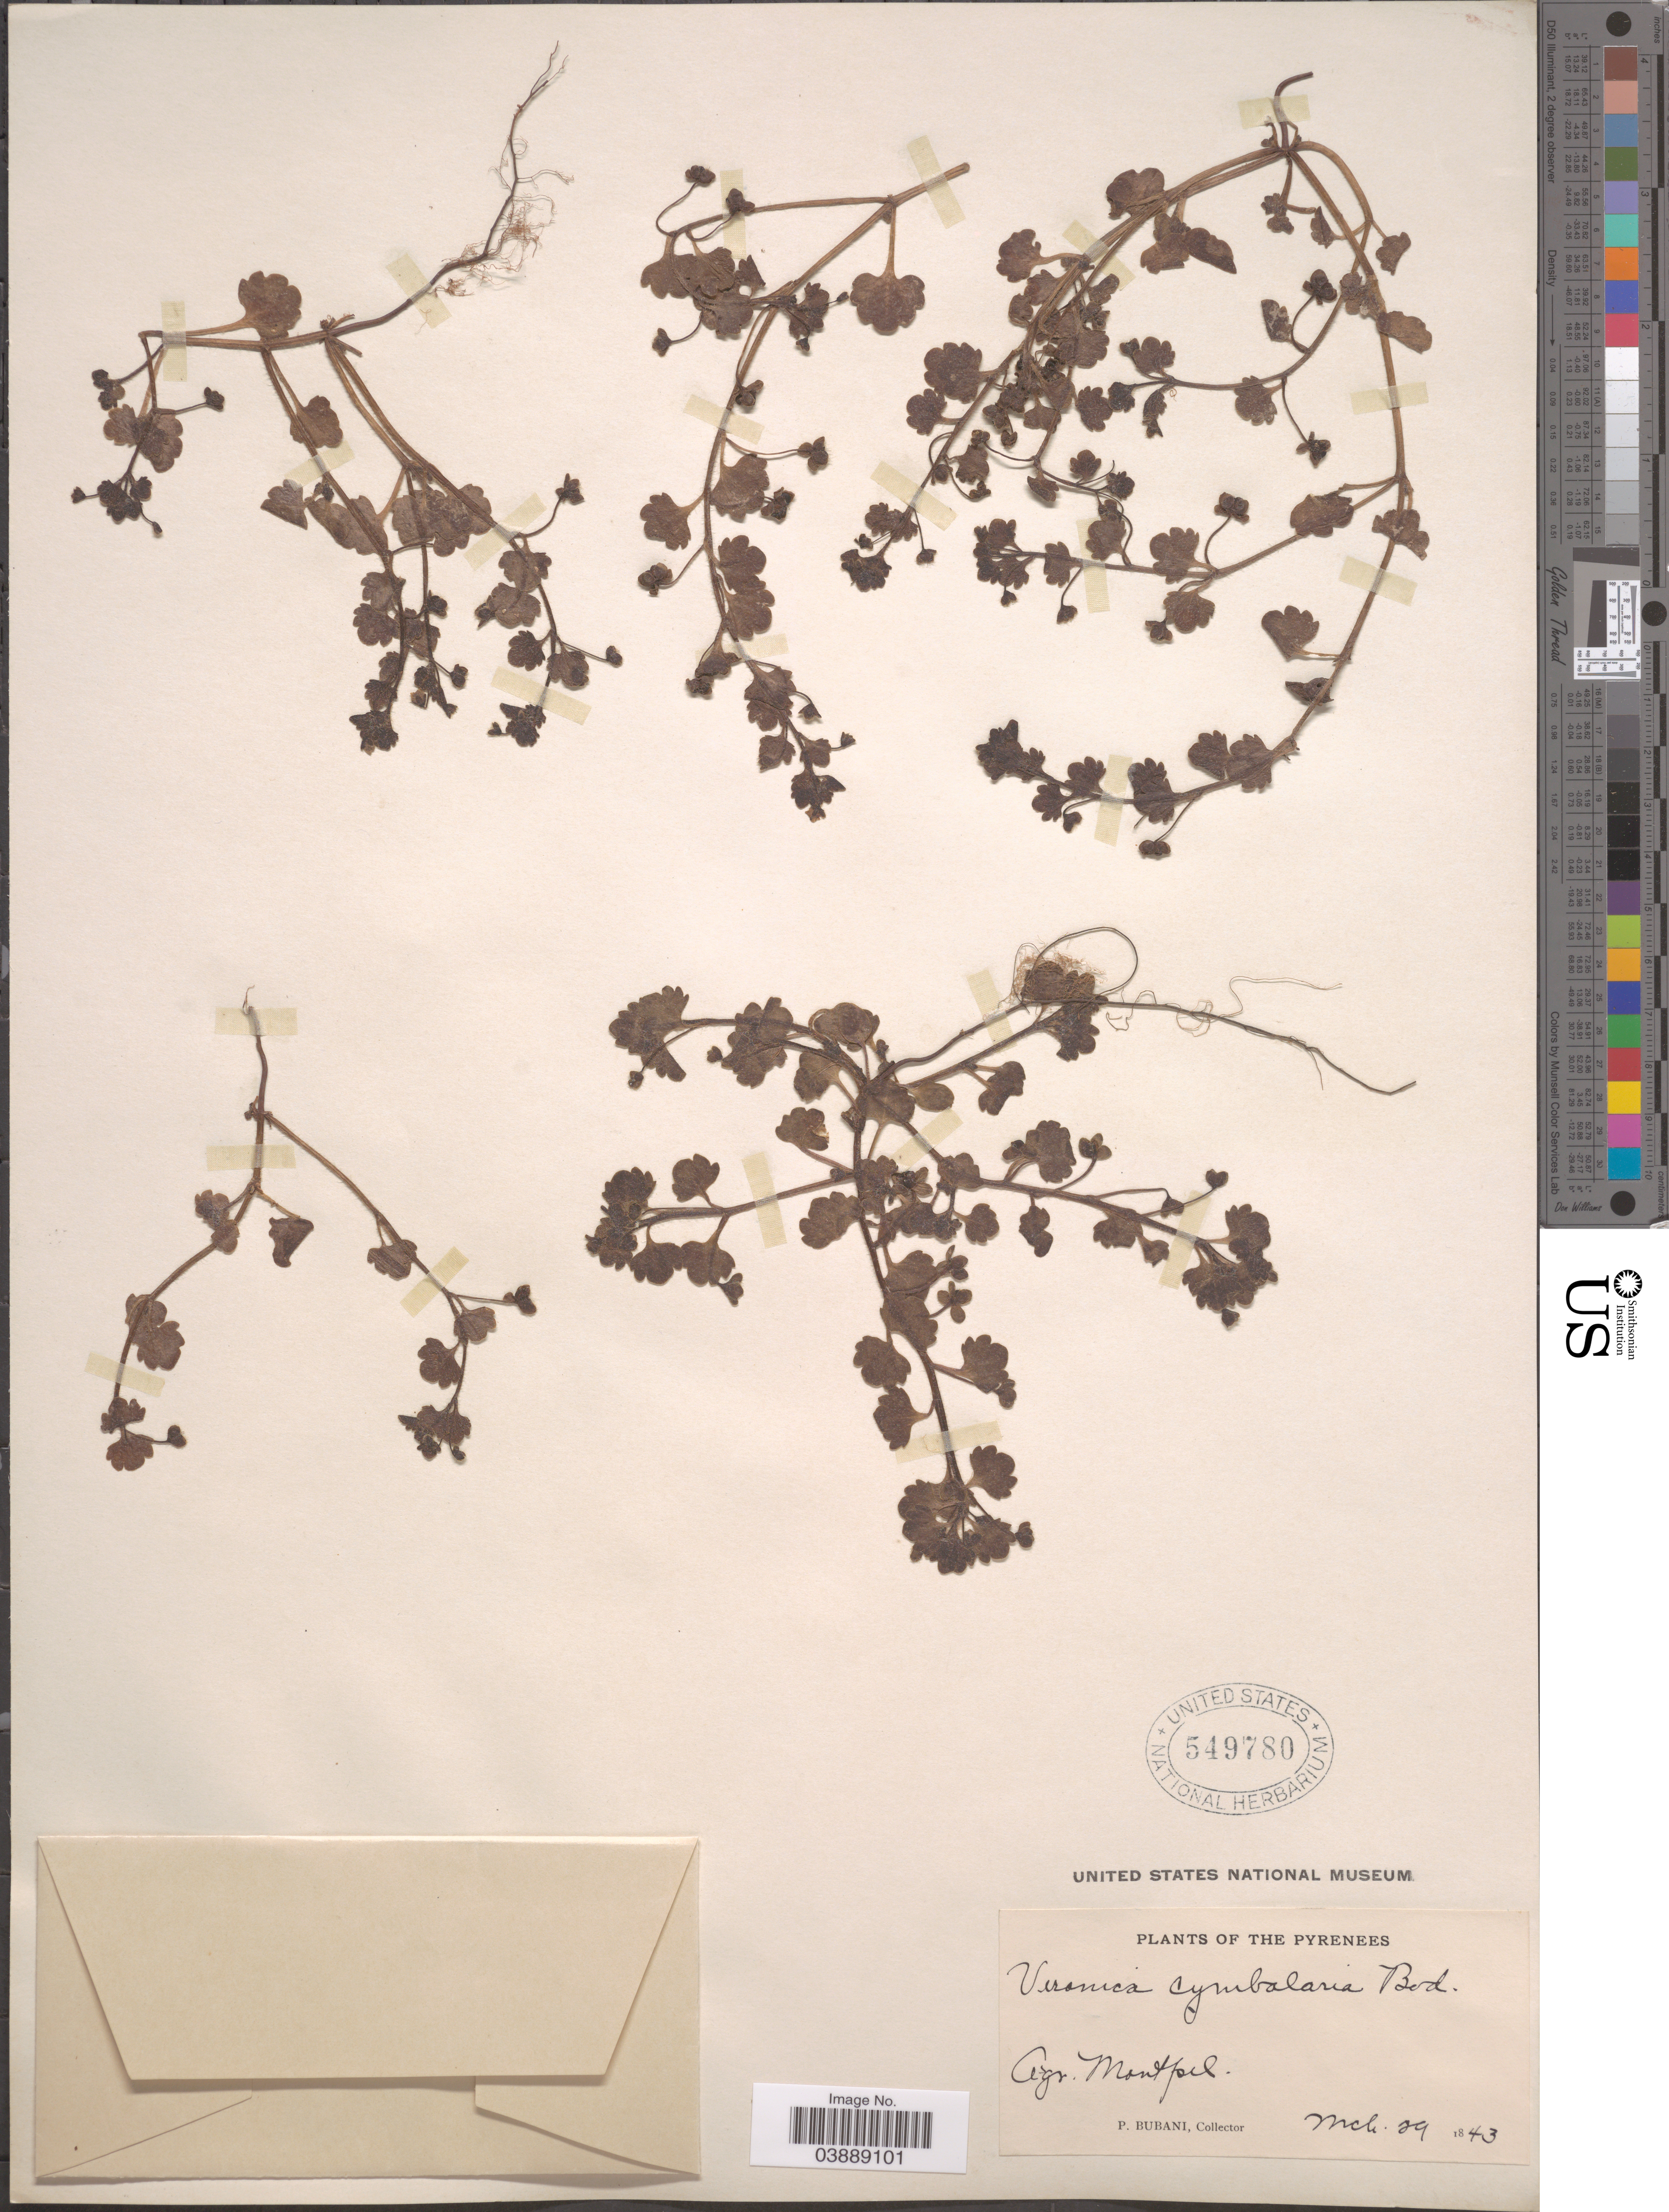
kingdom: Plantae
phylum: Tracheophyta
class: Magnoliopsida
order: Lamiales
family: Plantaginaceae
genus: Veronica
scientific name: Veronica cymbalaria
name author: M. Bodard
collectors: P. Bubani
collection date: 1843-03-29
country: France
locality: Pyrenees. Agr. Montbel.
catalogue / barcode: US 549780